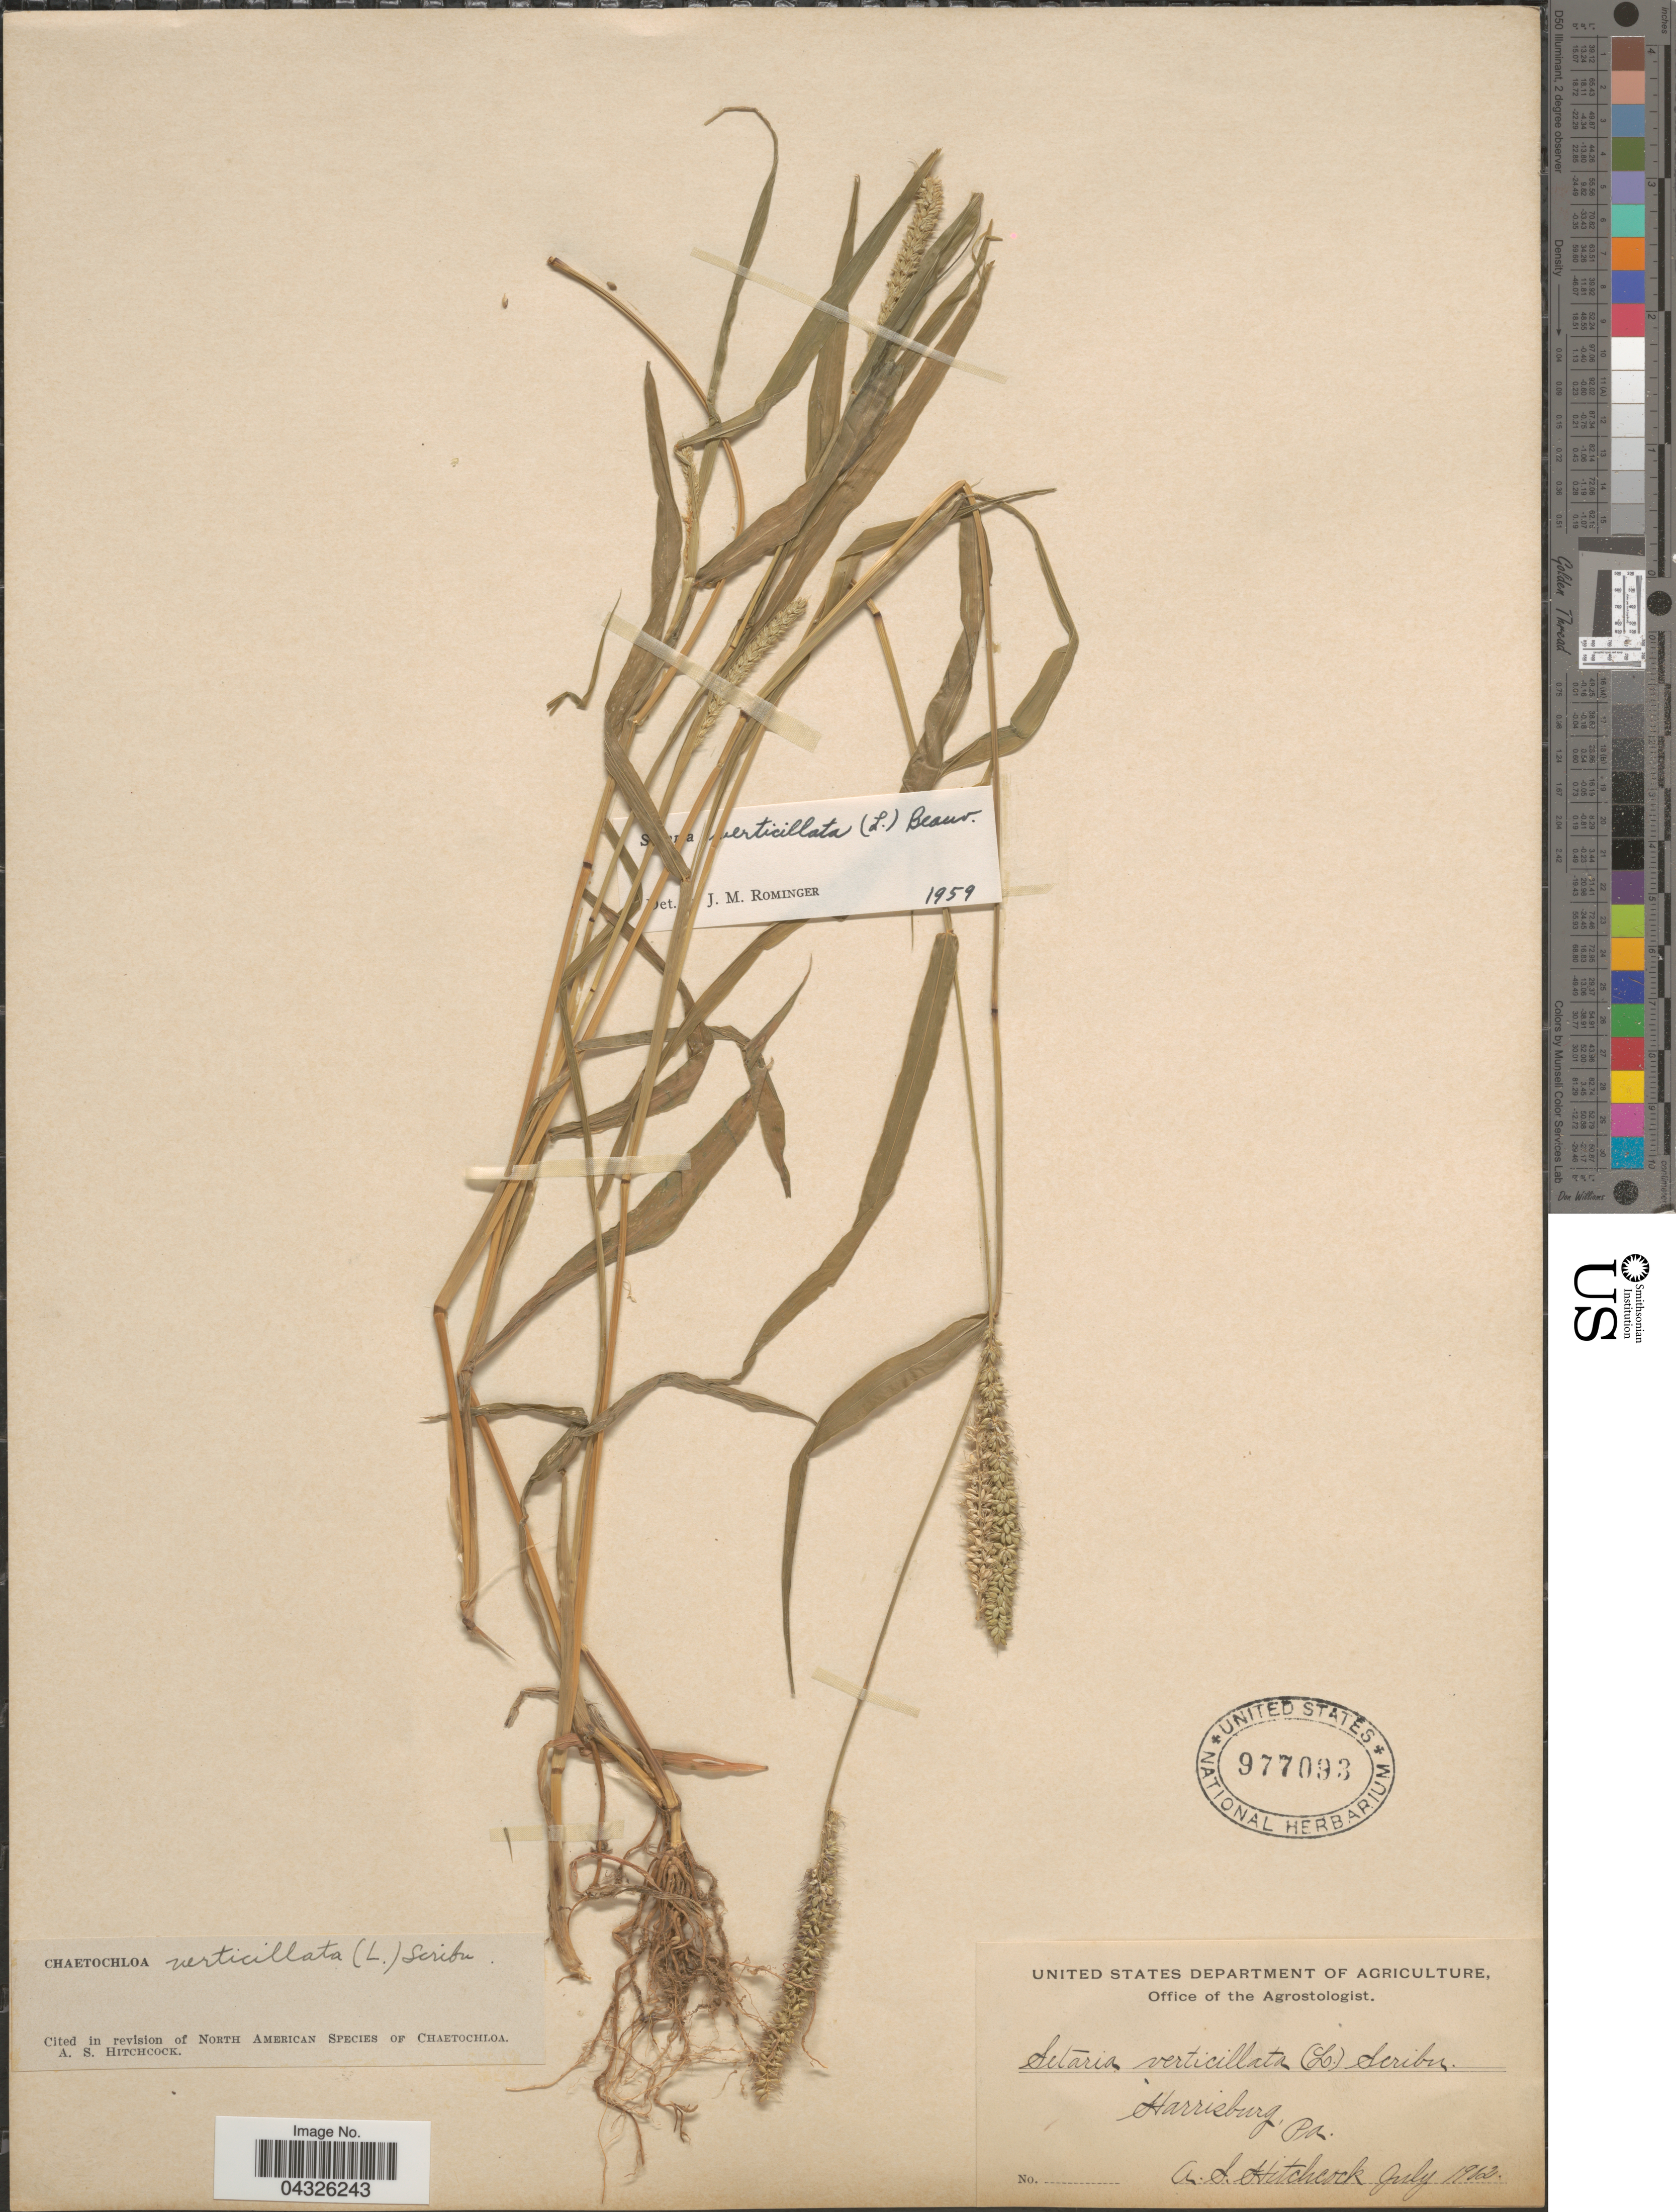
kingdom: Plantae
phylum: Tracheophyta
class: Liliopsida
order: Poales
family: Poaceae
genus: Setaria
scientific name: Setaria verticillata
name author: (L.) P. Beauv.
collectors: A. S. Hitchcock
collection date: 1902-07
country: United States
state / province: Pennsylvania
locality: Harrisburg.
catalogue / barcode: US 977093